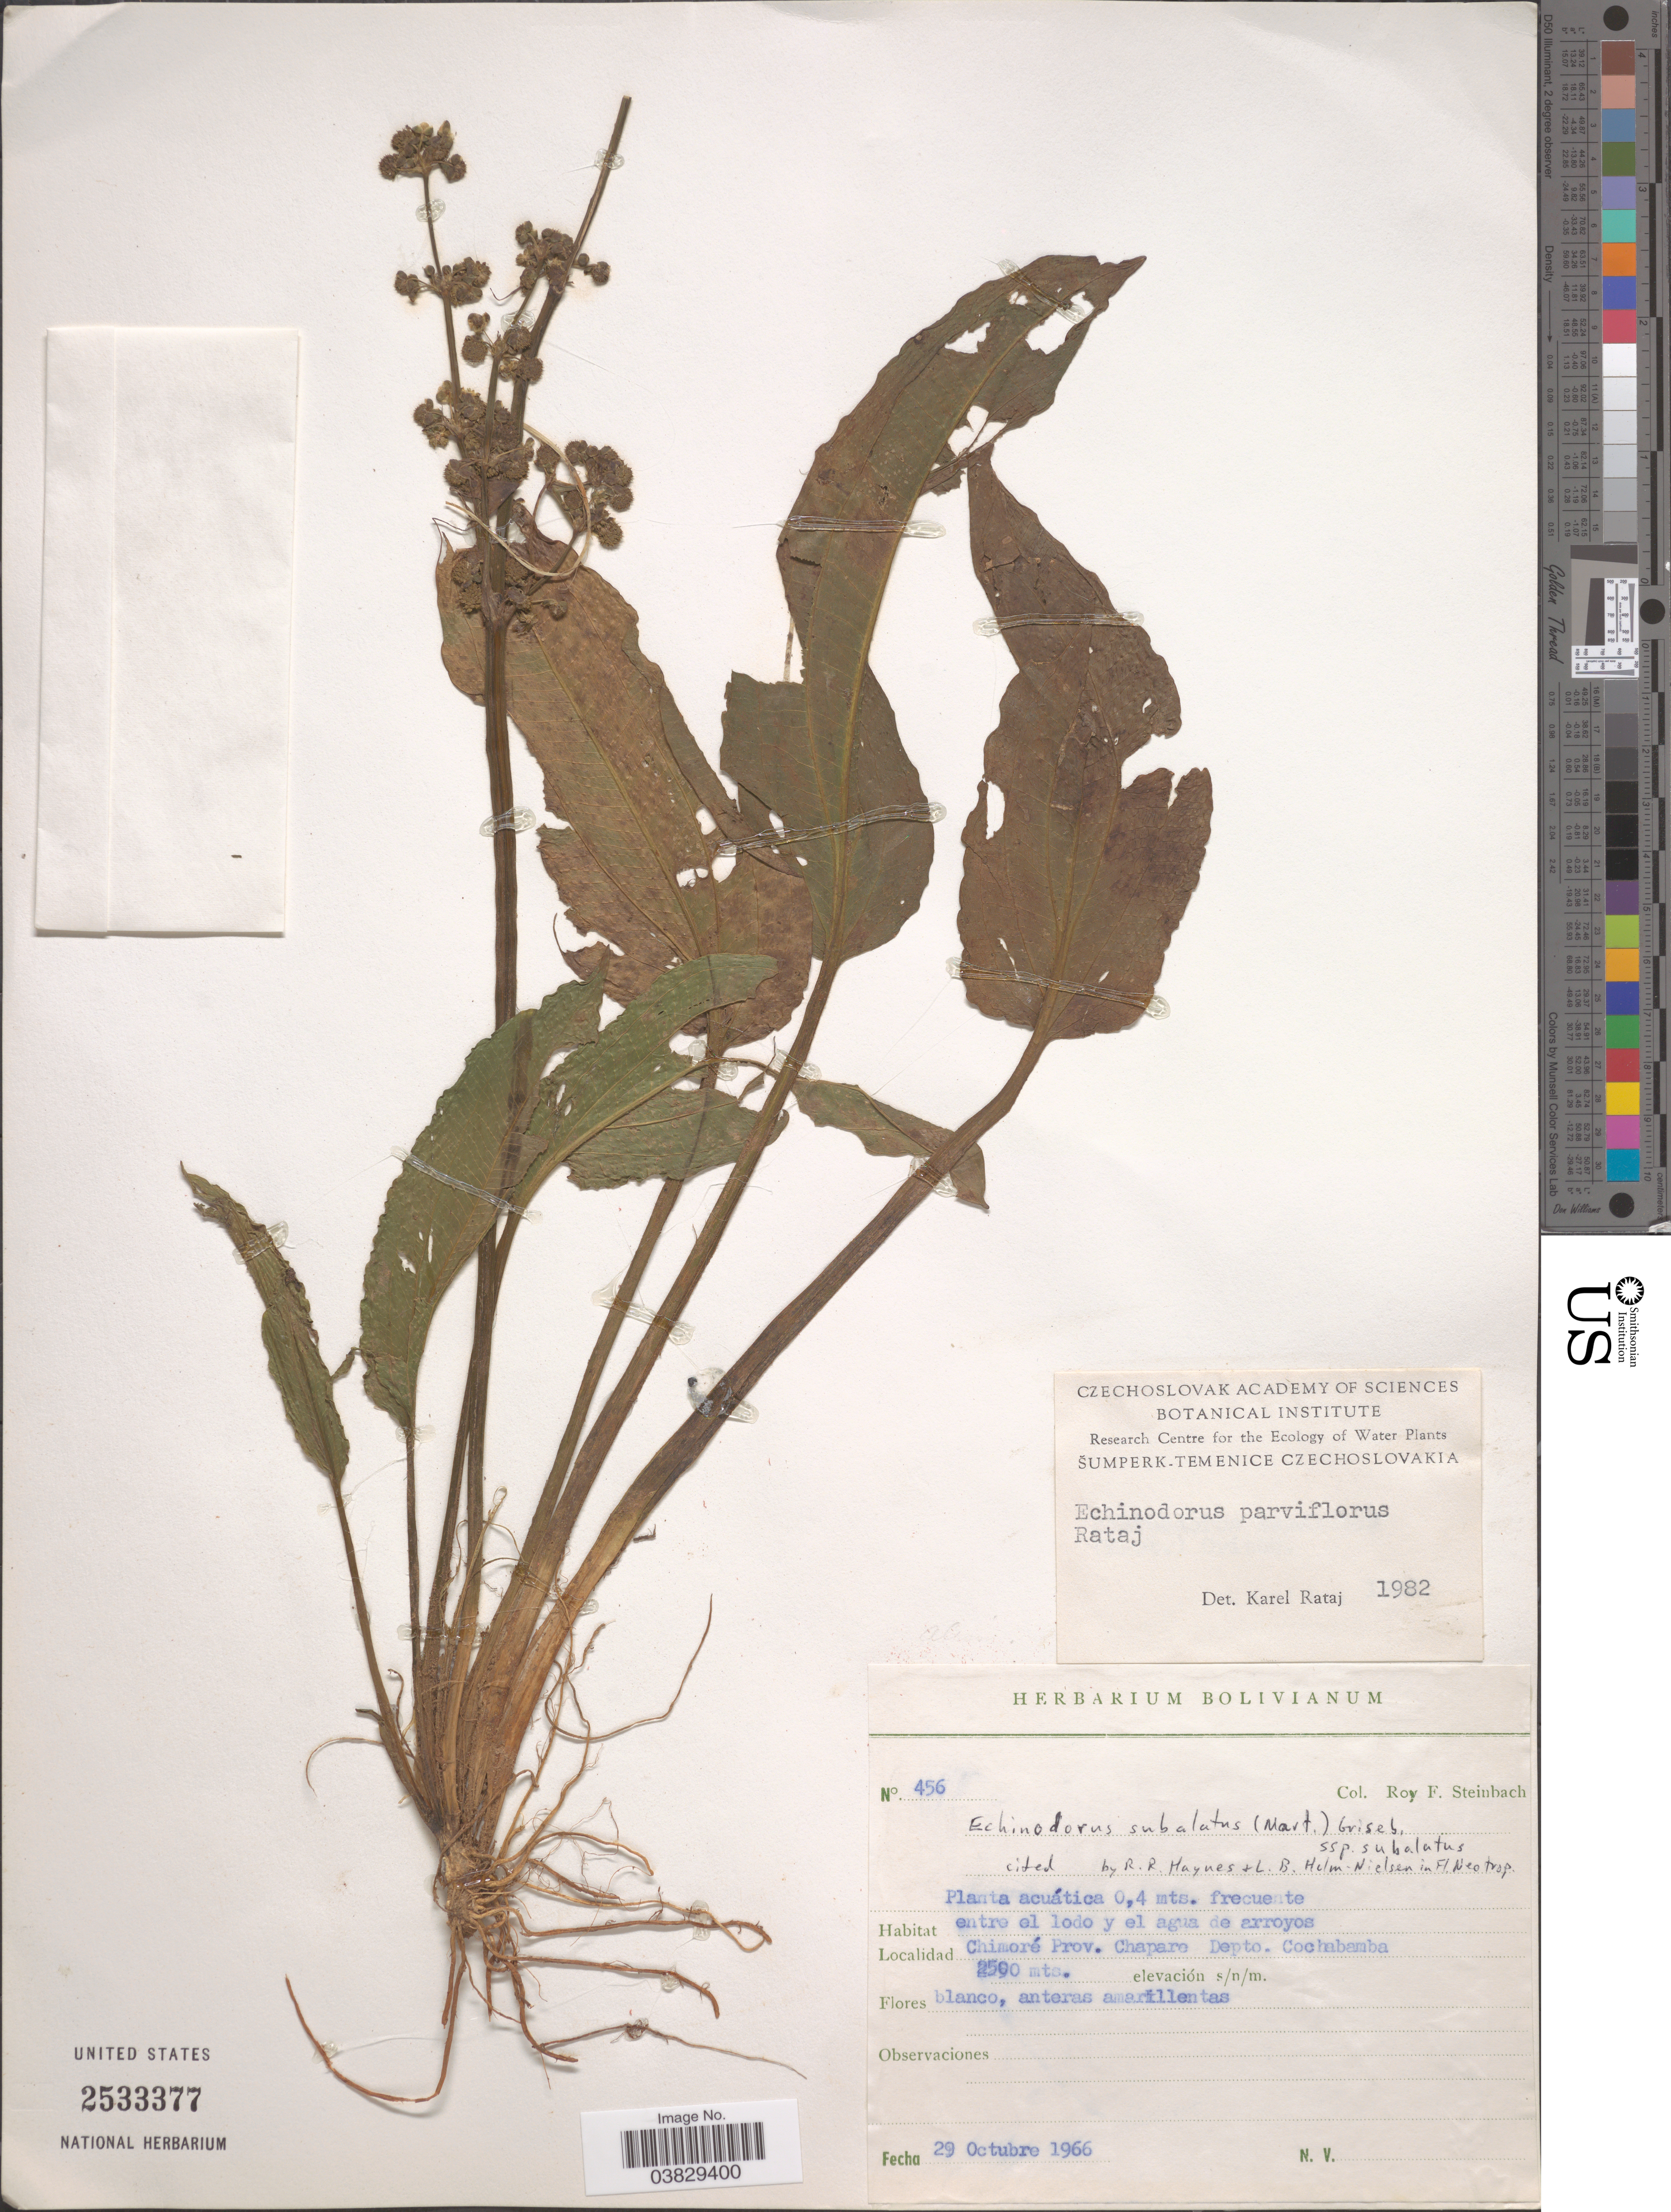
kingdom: Plantae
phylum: Tracheophyta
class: Liliopsida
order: Alismatales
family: Alismataceae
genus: Echinodorus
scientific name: Echinodorus subalatus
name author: (Mart.) Griseb.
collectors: R. F. Steinbach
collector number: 456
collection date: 1966-10-29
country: Bolivia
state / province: Cochabamba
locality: Chimoré Prov. Chapare. Depto. Cochabamba.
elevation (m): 2500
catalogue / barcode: US 2533377